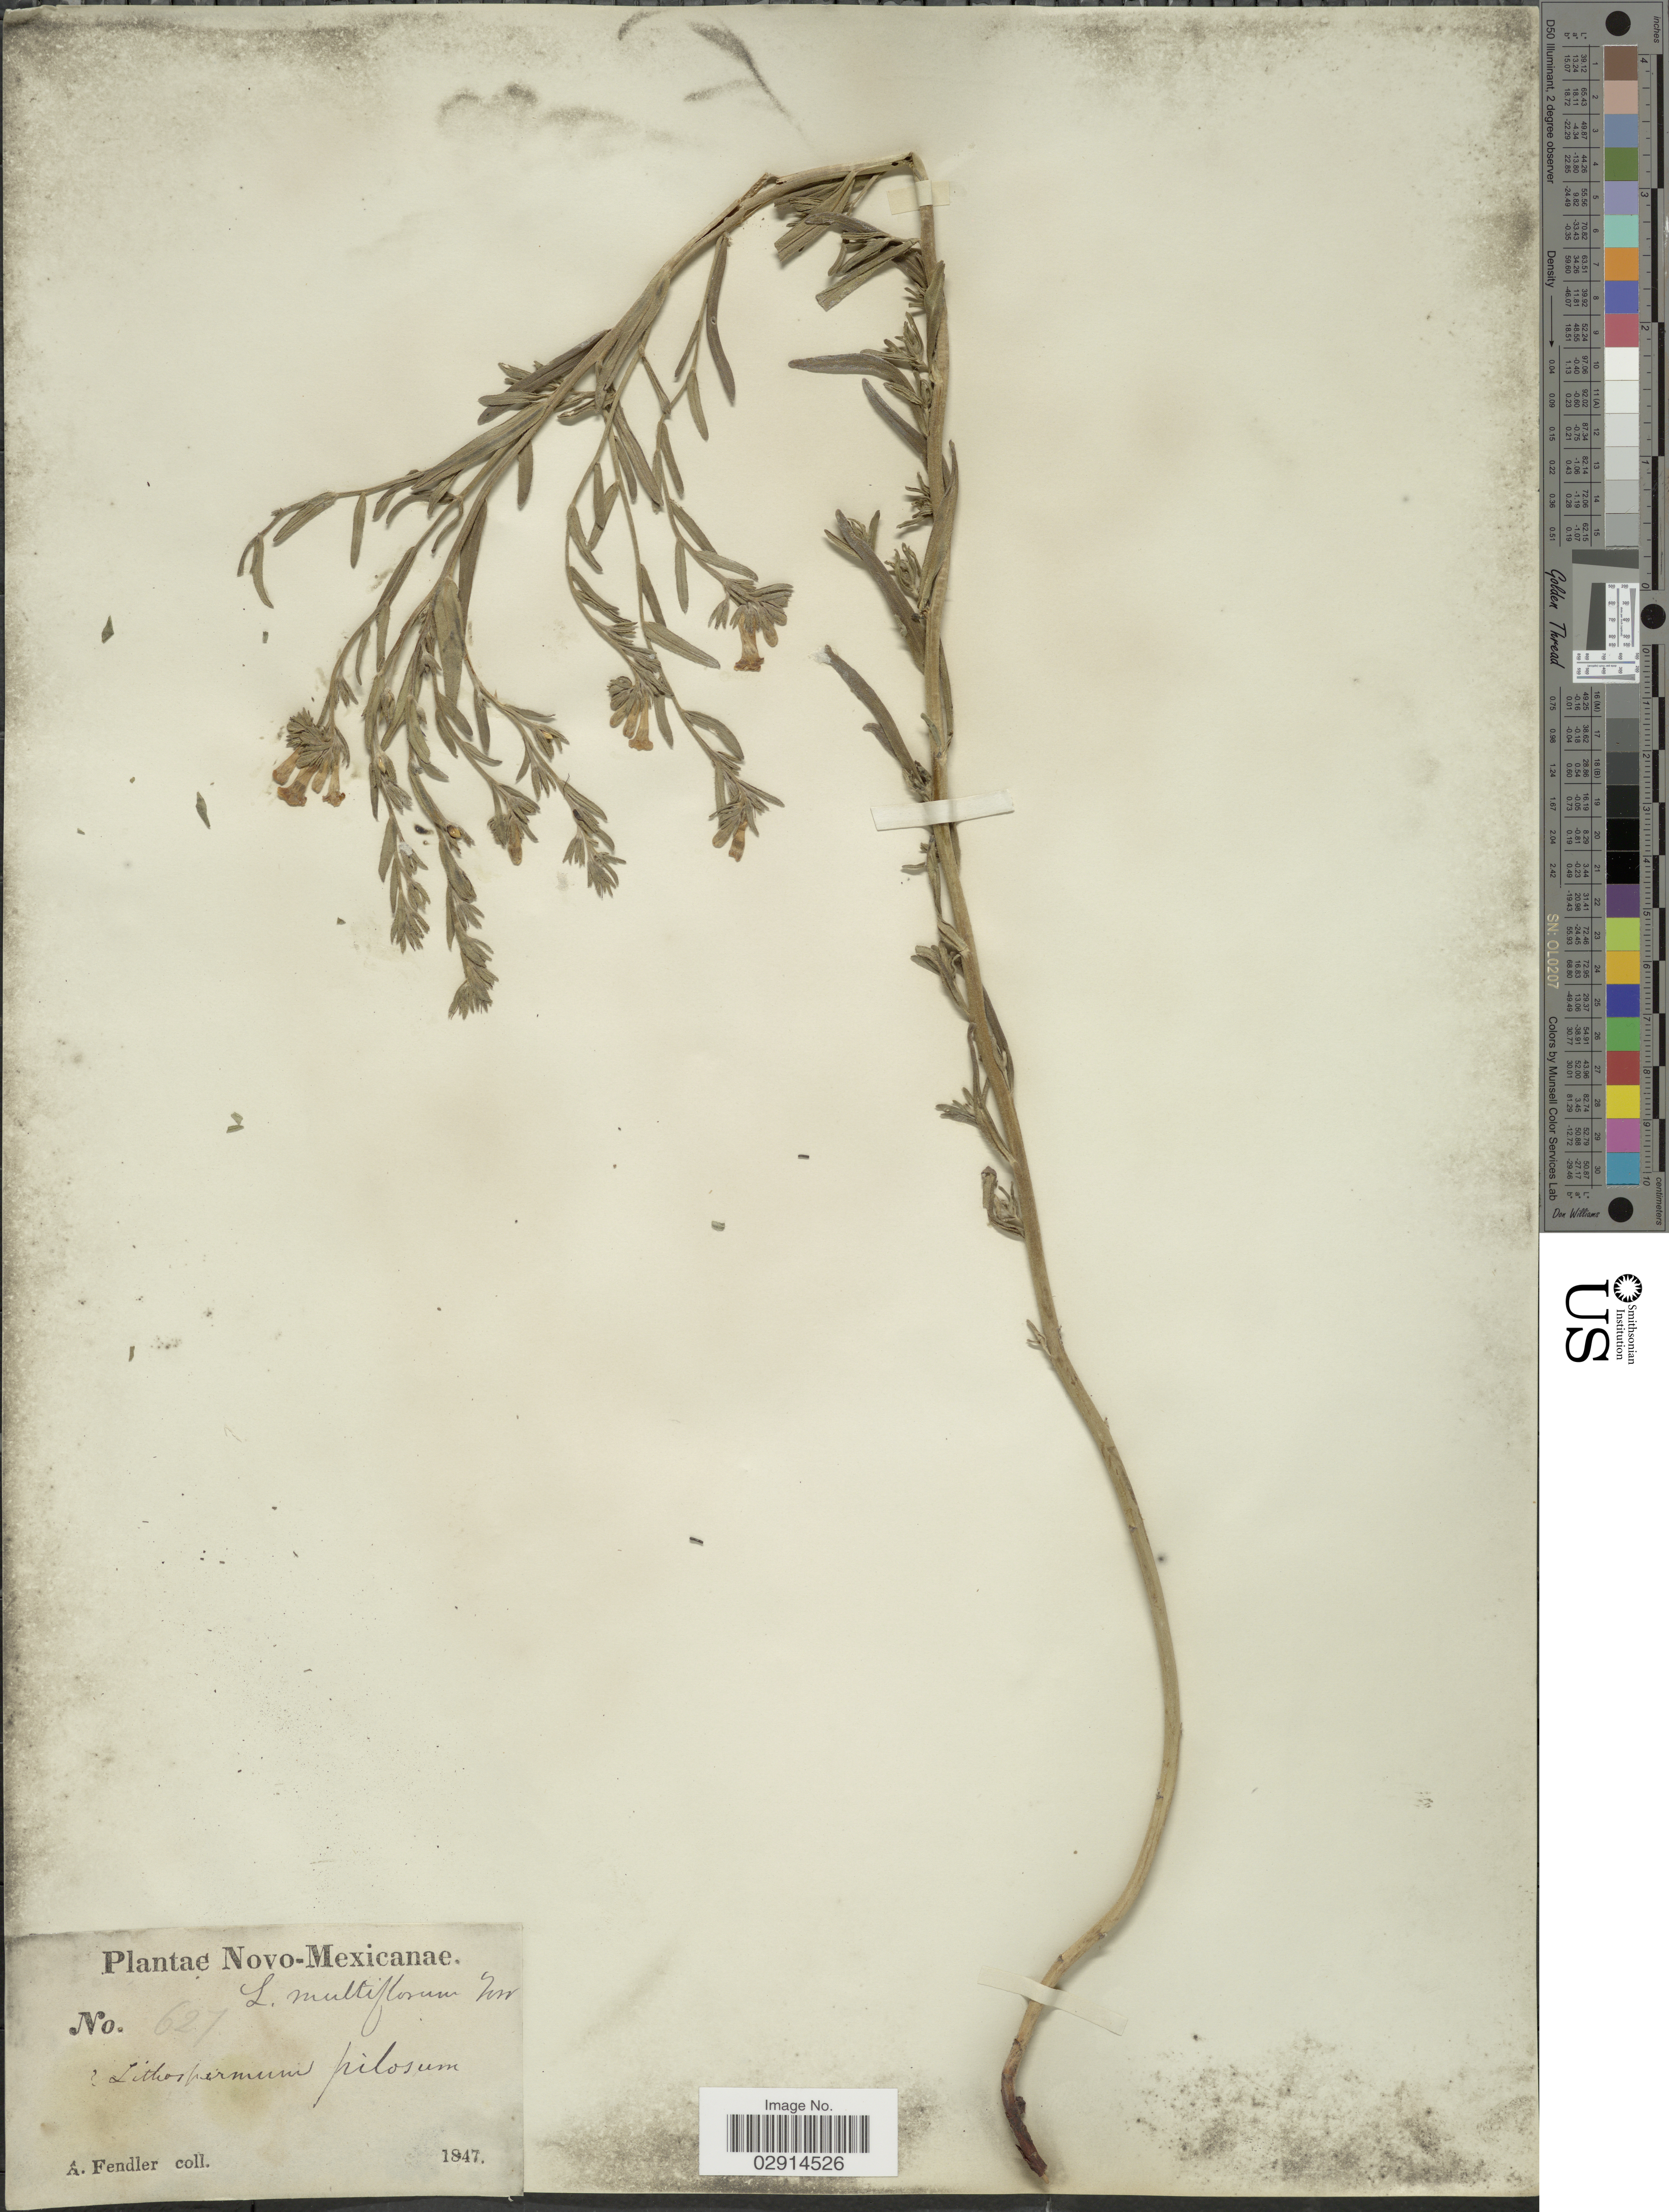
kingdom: Plantae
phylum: Tracheophyta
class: Magnoliopsida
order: Boraginales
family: Boraginaceae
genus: Lithospermum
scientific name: Lithospermum multiflorum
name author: Torr. ex A. Gray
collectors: A. Fendler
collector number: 627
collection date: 1847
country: United States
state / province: New Mexico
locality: Novo-Mexicanae.